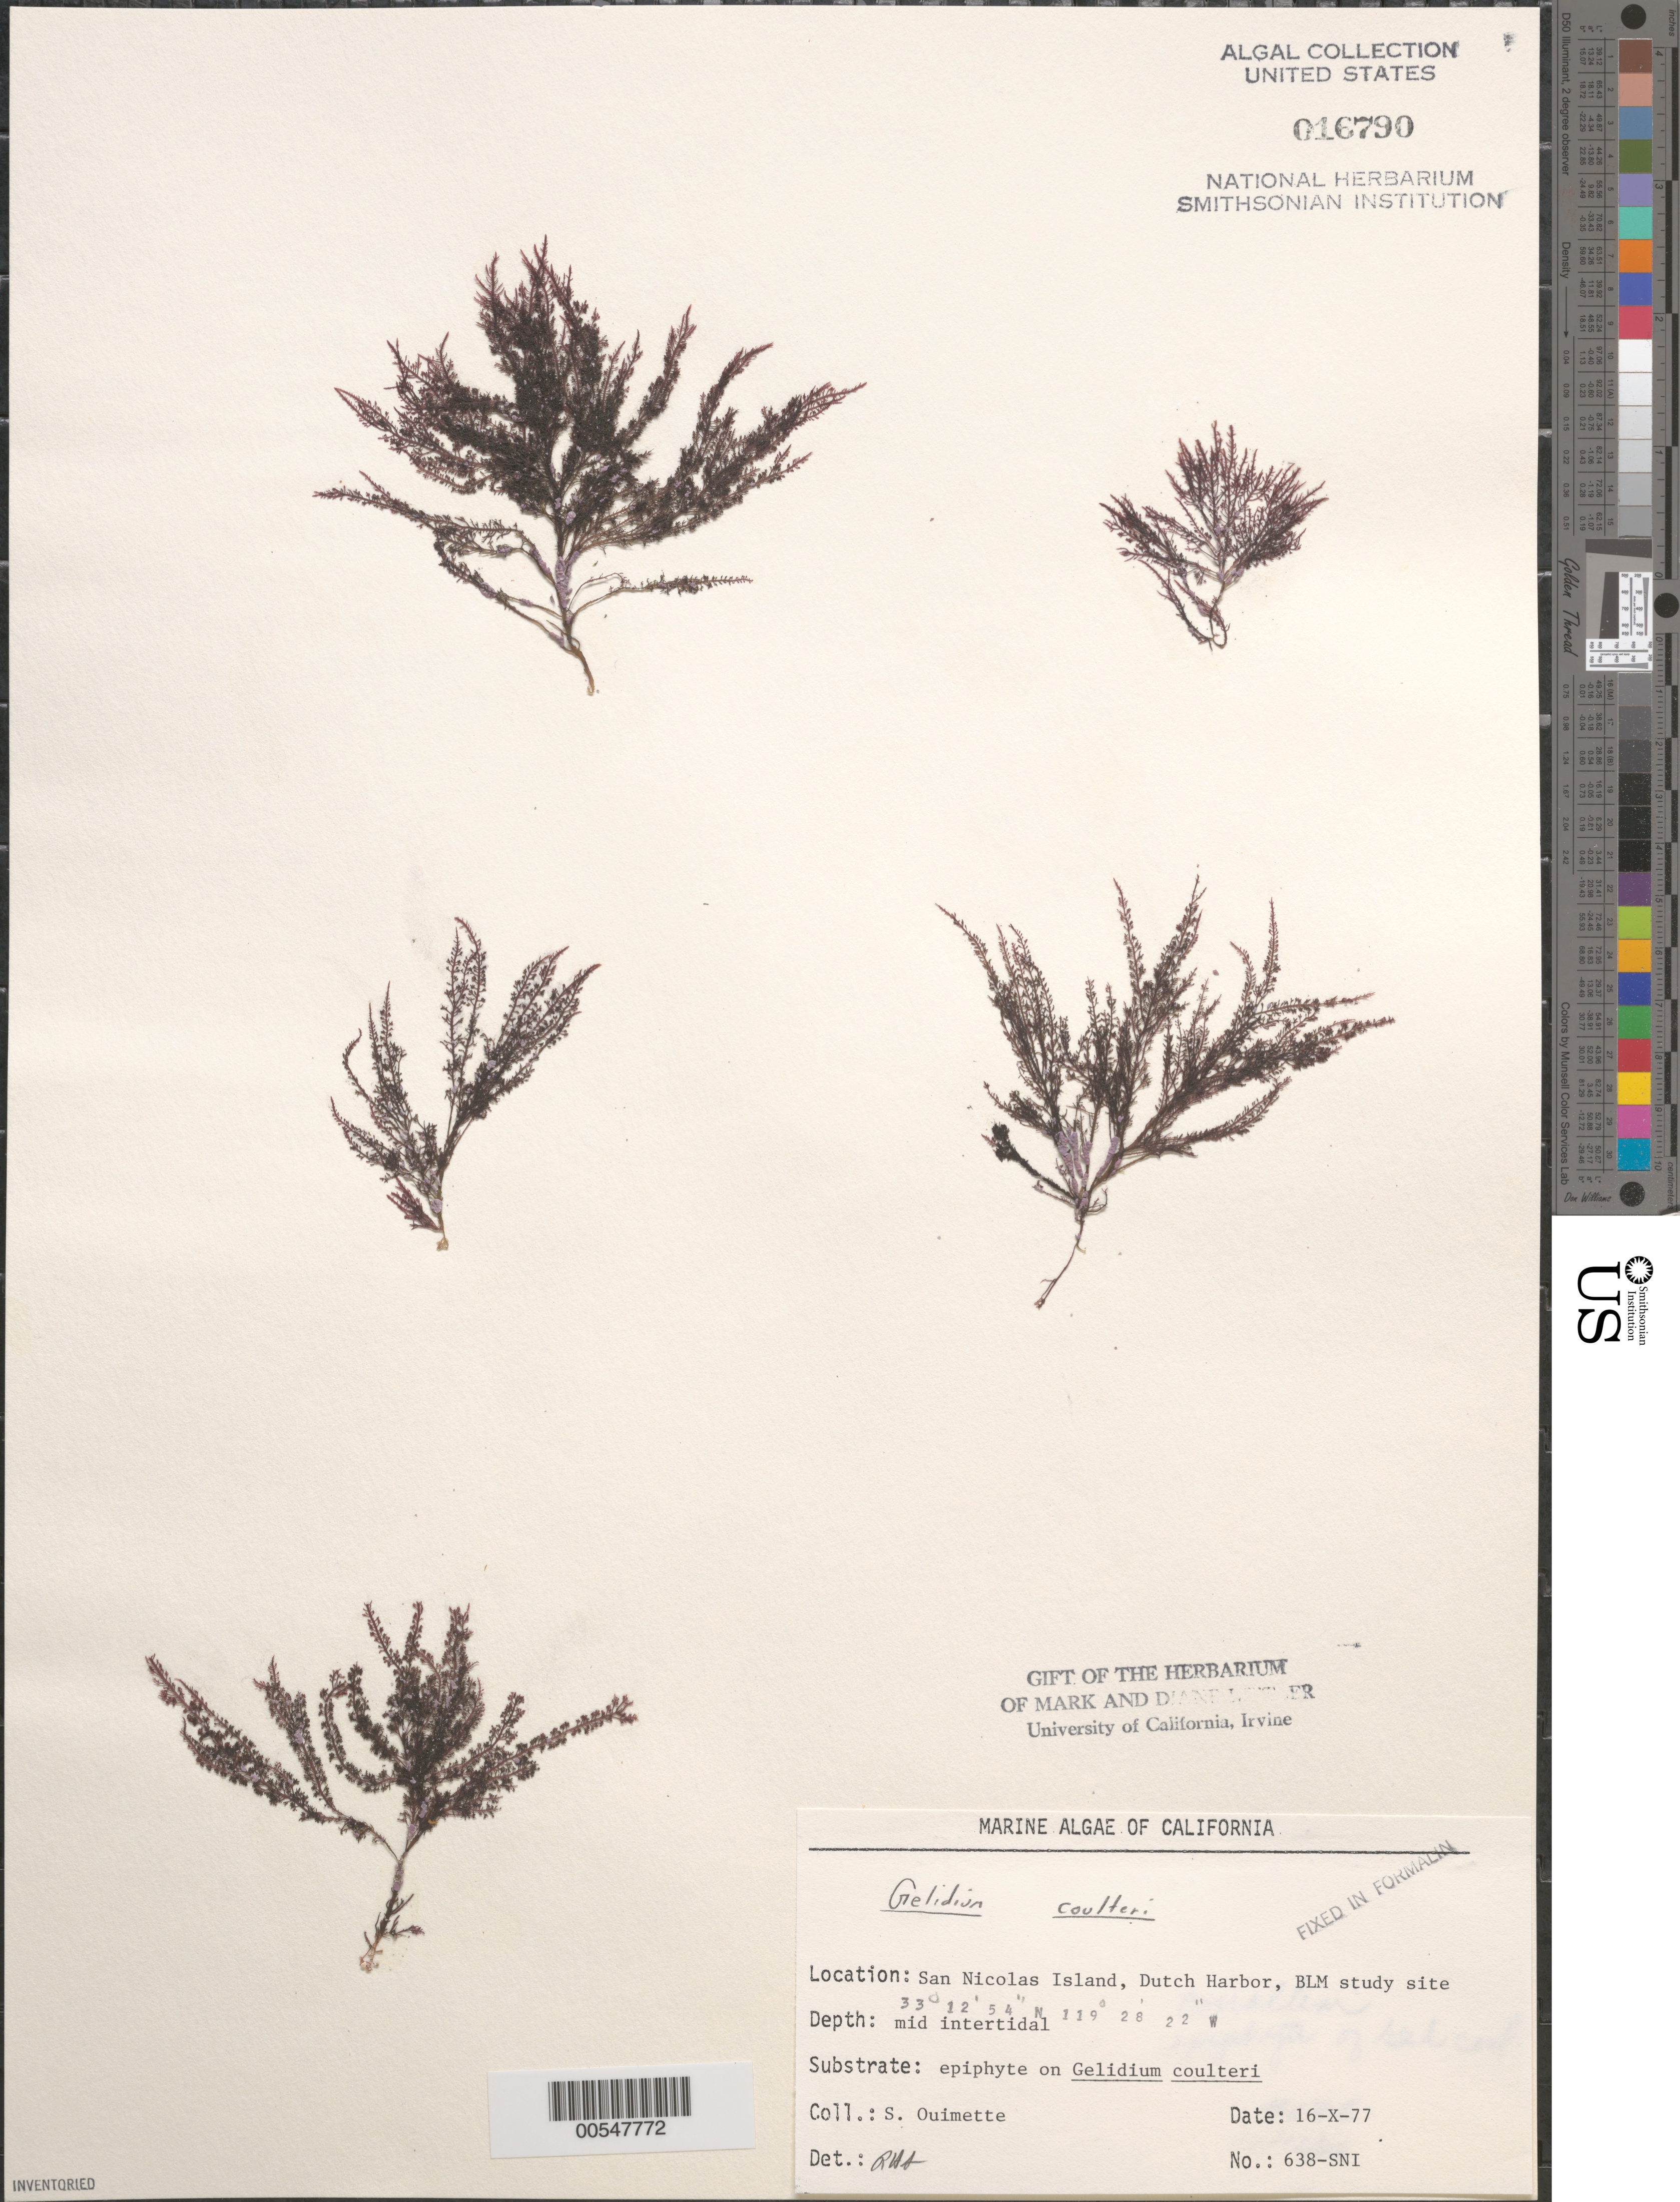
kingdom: Plantae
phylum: Rhodophyta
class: Florideophyceae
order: Gelidiales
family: Gelidiaceae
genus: Gelidium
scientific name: Gelidium coulteri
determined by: Sims, Robert H.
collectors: S. Ouimette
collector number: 638-SNI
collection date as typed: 16 Oct 1977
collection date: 1977-10-16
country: United States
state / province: California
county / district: Ventura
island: San Nicolas Island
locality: Dutch Harbor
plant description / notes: BLM-SOCALBIGHT Rocky Intertidal Survey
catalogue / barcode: US 16790